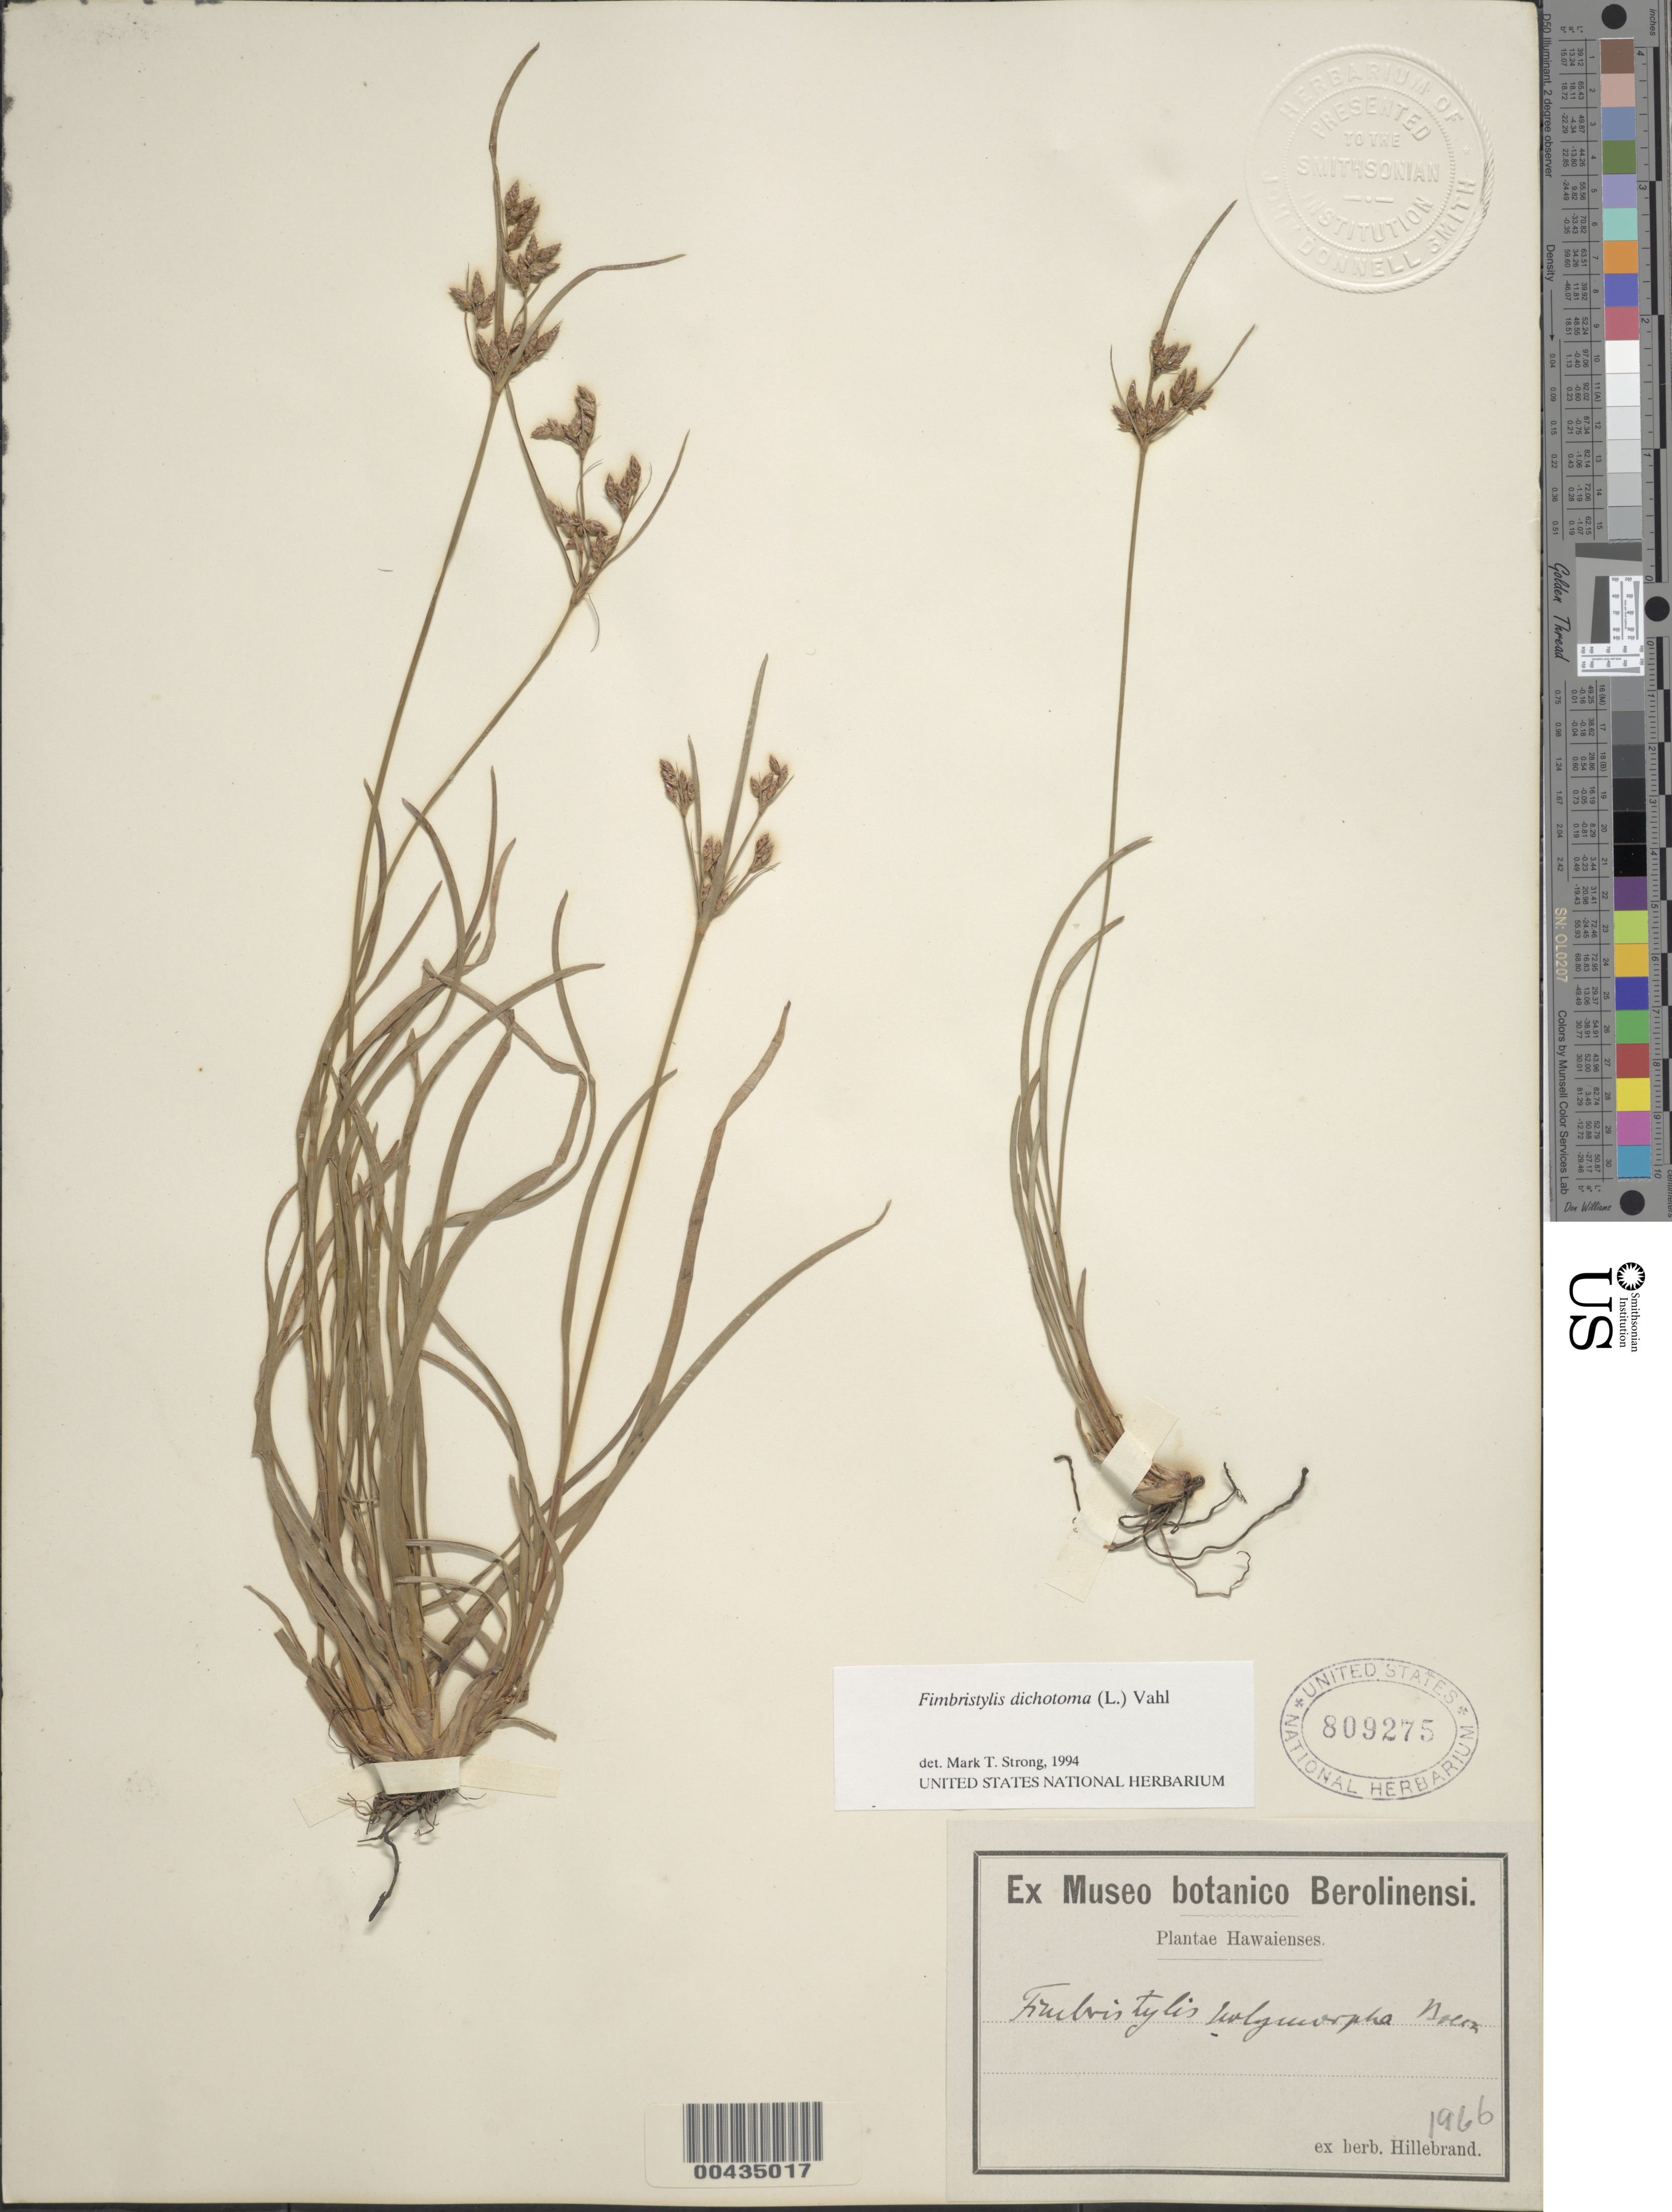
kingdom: Plantae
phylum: Tracheophyta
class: Liliopsida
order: Poales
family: Cyperaceae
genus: Fimbristylis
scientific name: Fimbristylis dichotoma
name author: (L.) Vahl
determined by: Strong, M. T., (US), Smithsonian Institution - National Museum of Natural History (UNITED STATES)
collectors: W. Hillebrand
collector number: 1966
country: United States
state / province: Hawaii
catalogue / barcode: US 809275